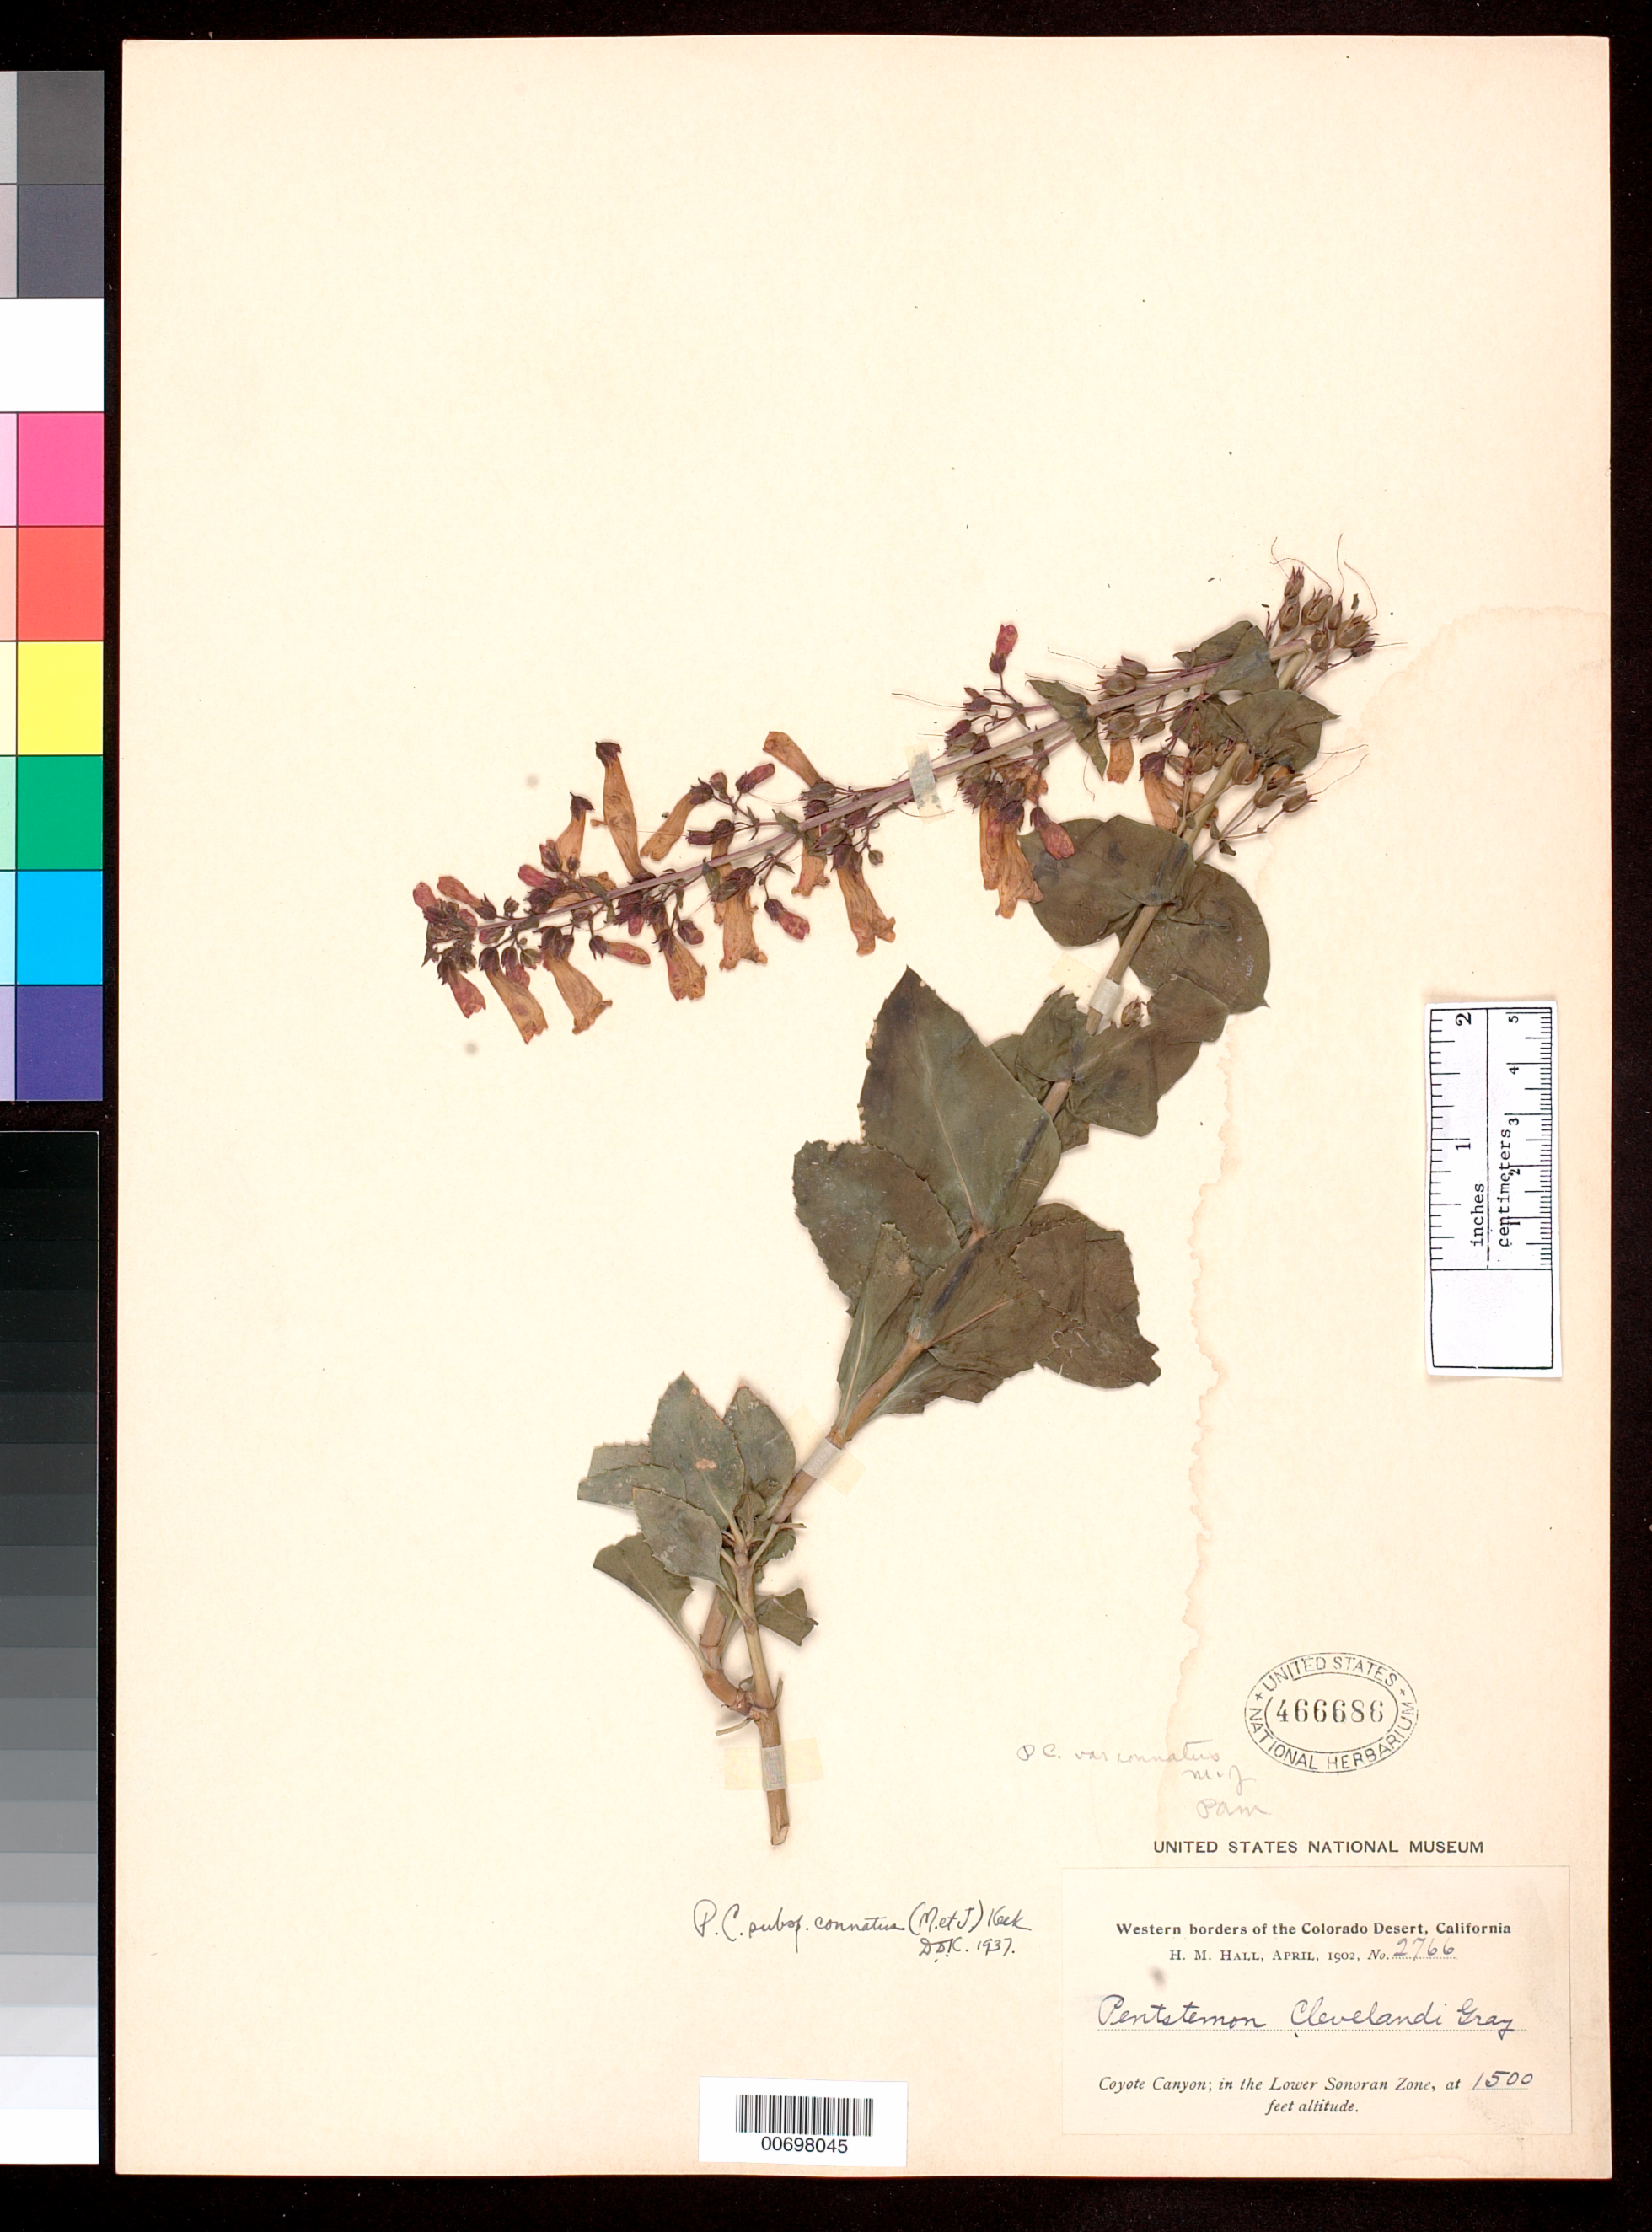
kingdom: Plantae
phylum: Tracheophyta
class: Magnoliopsida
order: Lamiales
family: Plantaginaceae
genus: Penstemon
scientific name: Penstemon clevelandii subsp. connatus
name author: (Munz & I.M. Johnst.) D.D. Keck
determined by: Keck, David D.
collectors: H. M. Hall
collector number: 2766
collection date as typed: Apr 1902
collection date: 1902-04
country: United States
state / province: California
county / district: Riverside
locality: Western borders of the Colorado Desert, Coyote Canyon.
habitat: Lower Sonoran Zone.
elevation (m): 457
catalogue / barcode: US 466686